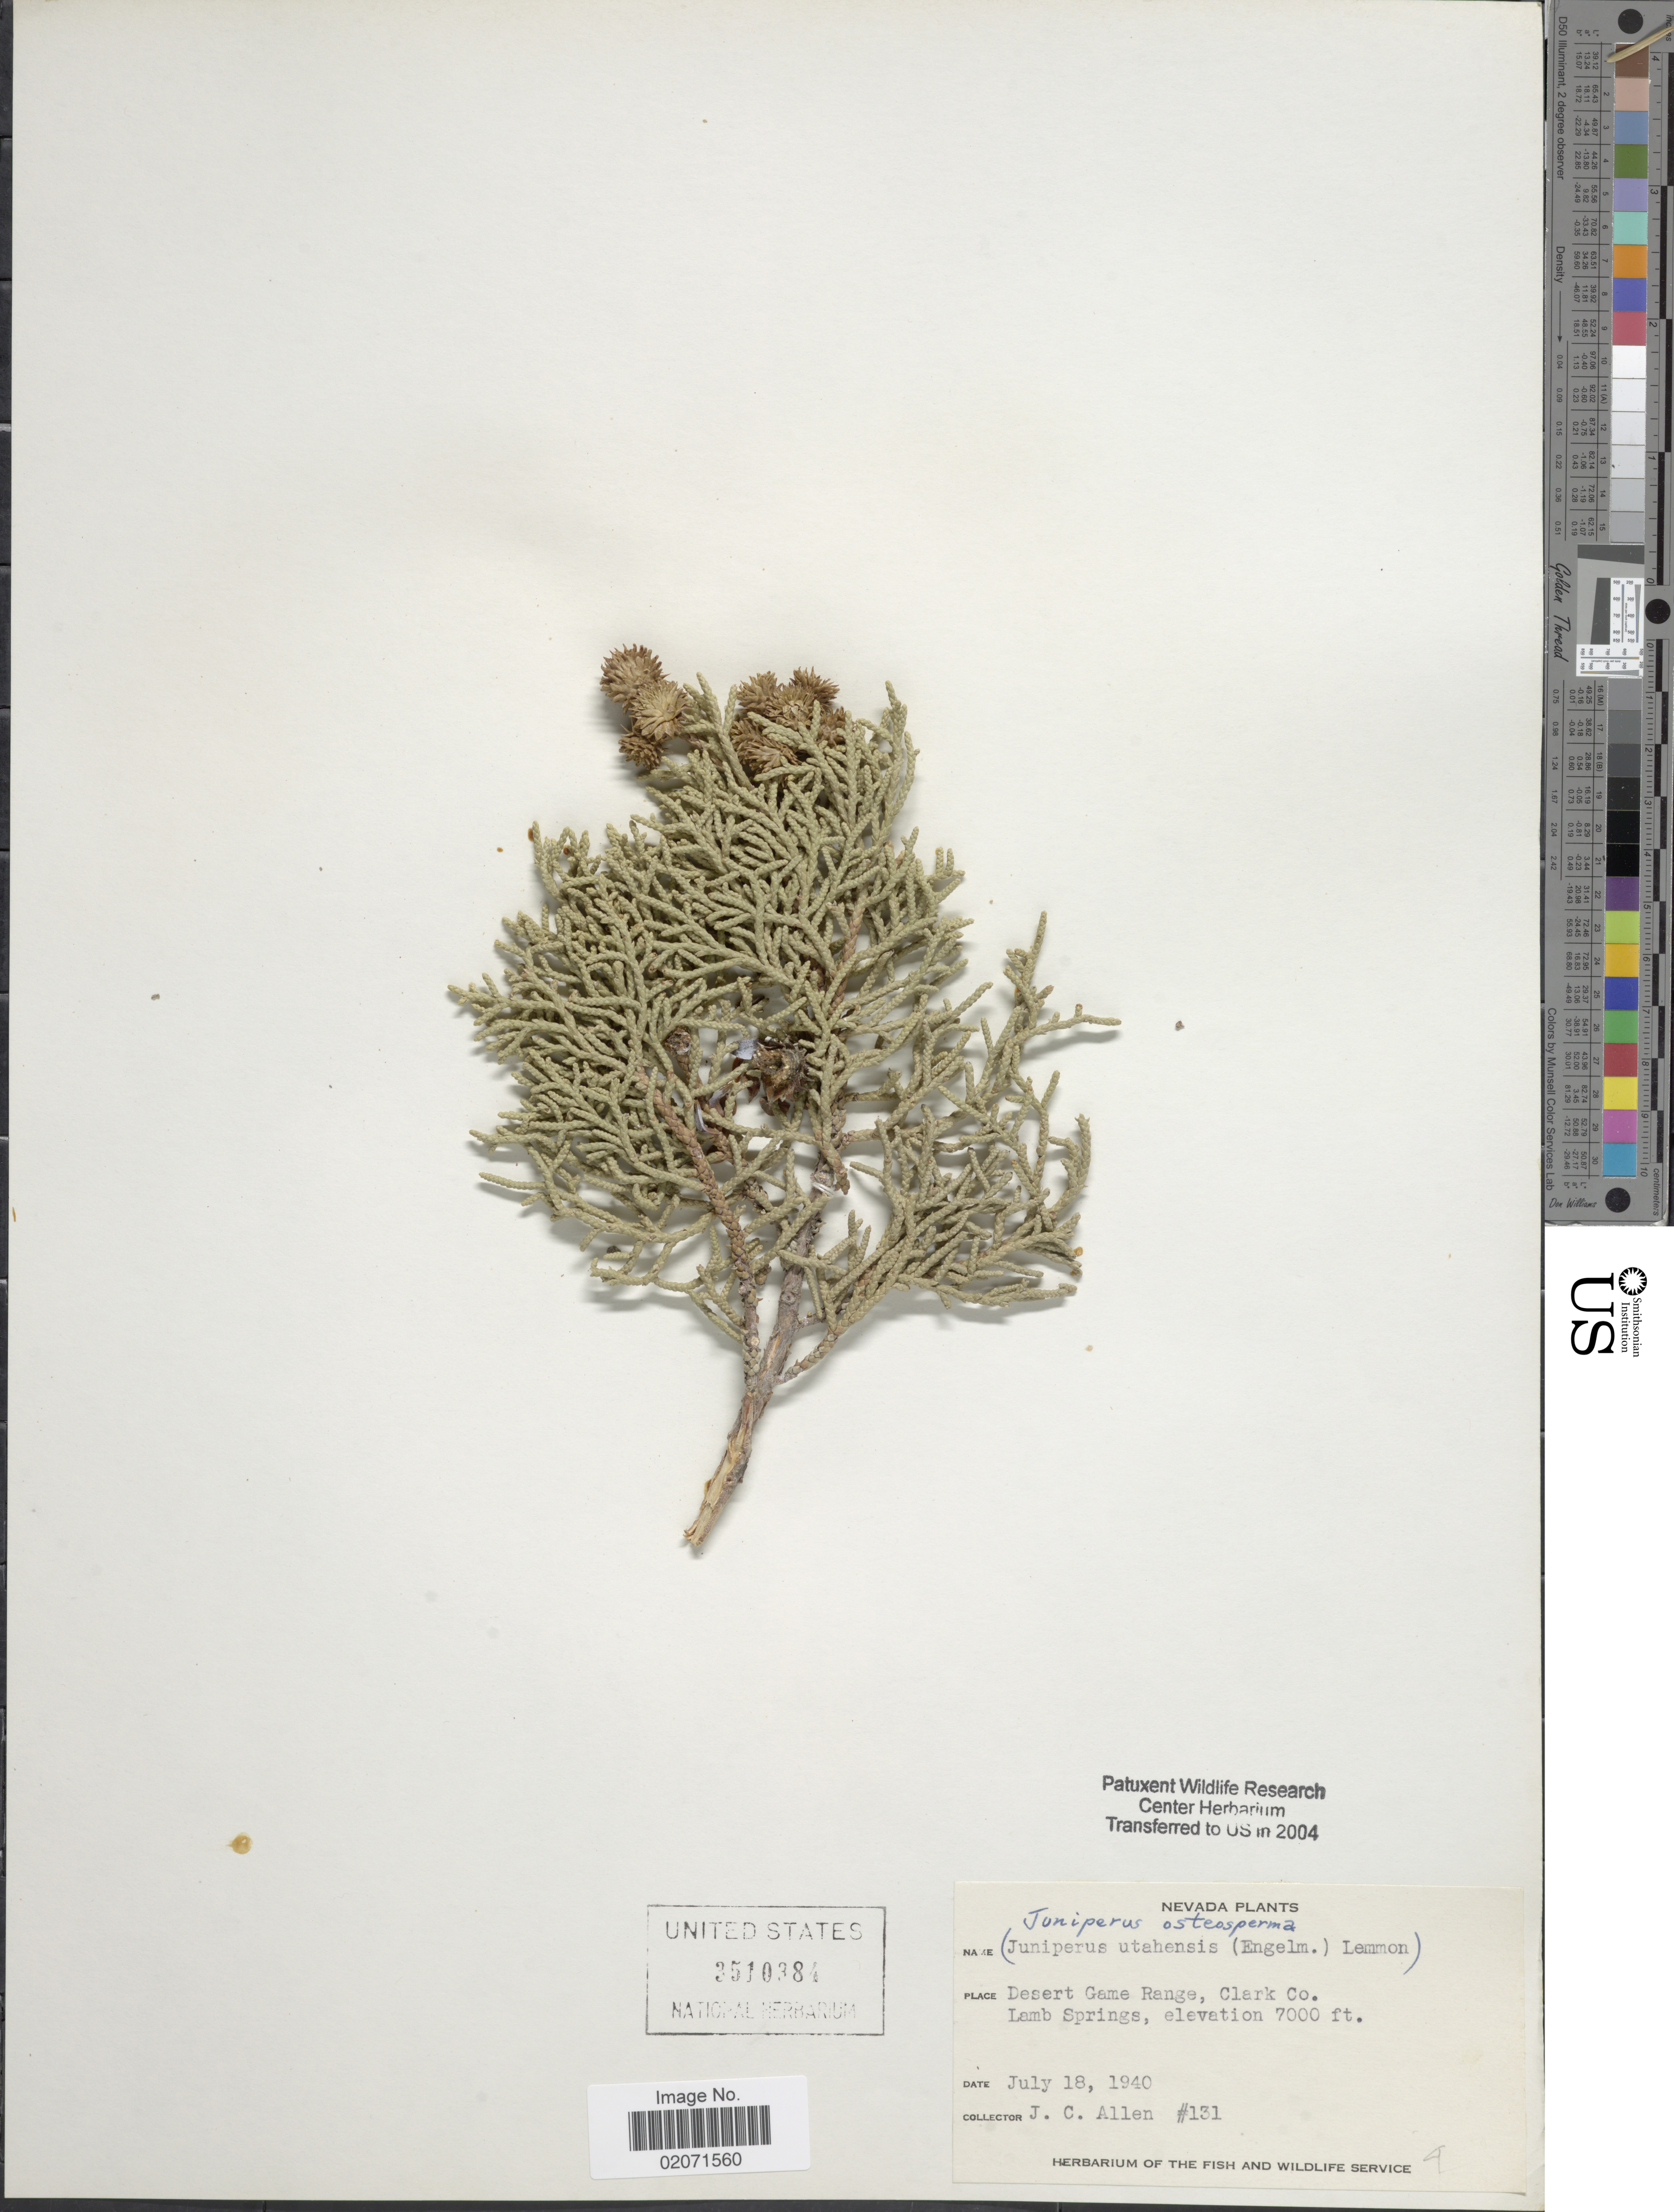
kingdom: Plantae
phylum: Tracheophyta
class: Pinopsida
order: Pinales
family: Cupressaceae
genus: Juniperus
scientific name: Juniperus osteosperma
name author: (Torr.) Little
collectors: J. C. Allen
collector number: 131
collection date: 1940-07-18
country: United States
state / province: Nevada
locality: Desert Game Range, Clark Co. LambSprings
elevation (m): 2134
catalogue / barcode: US 3510384